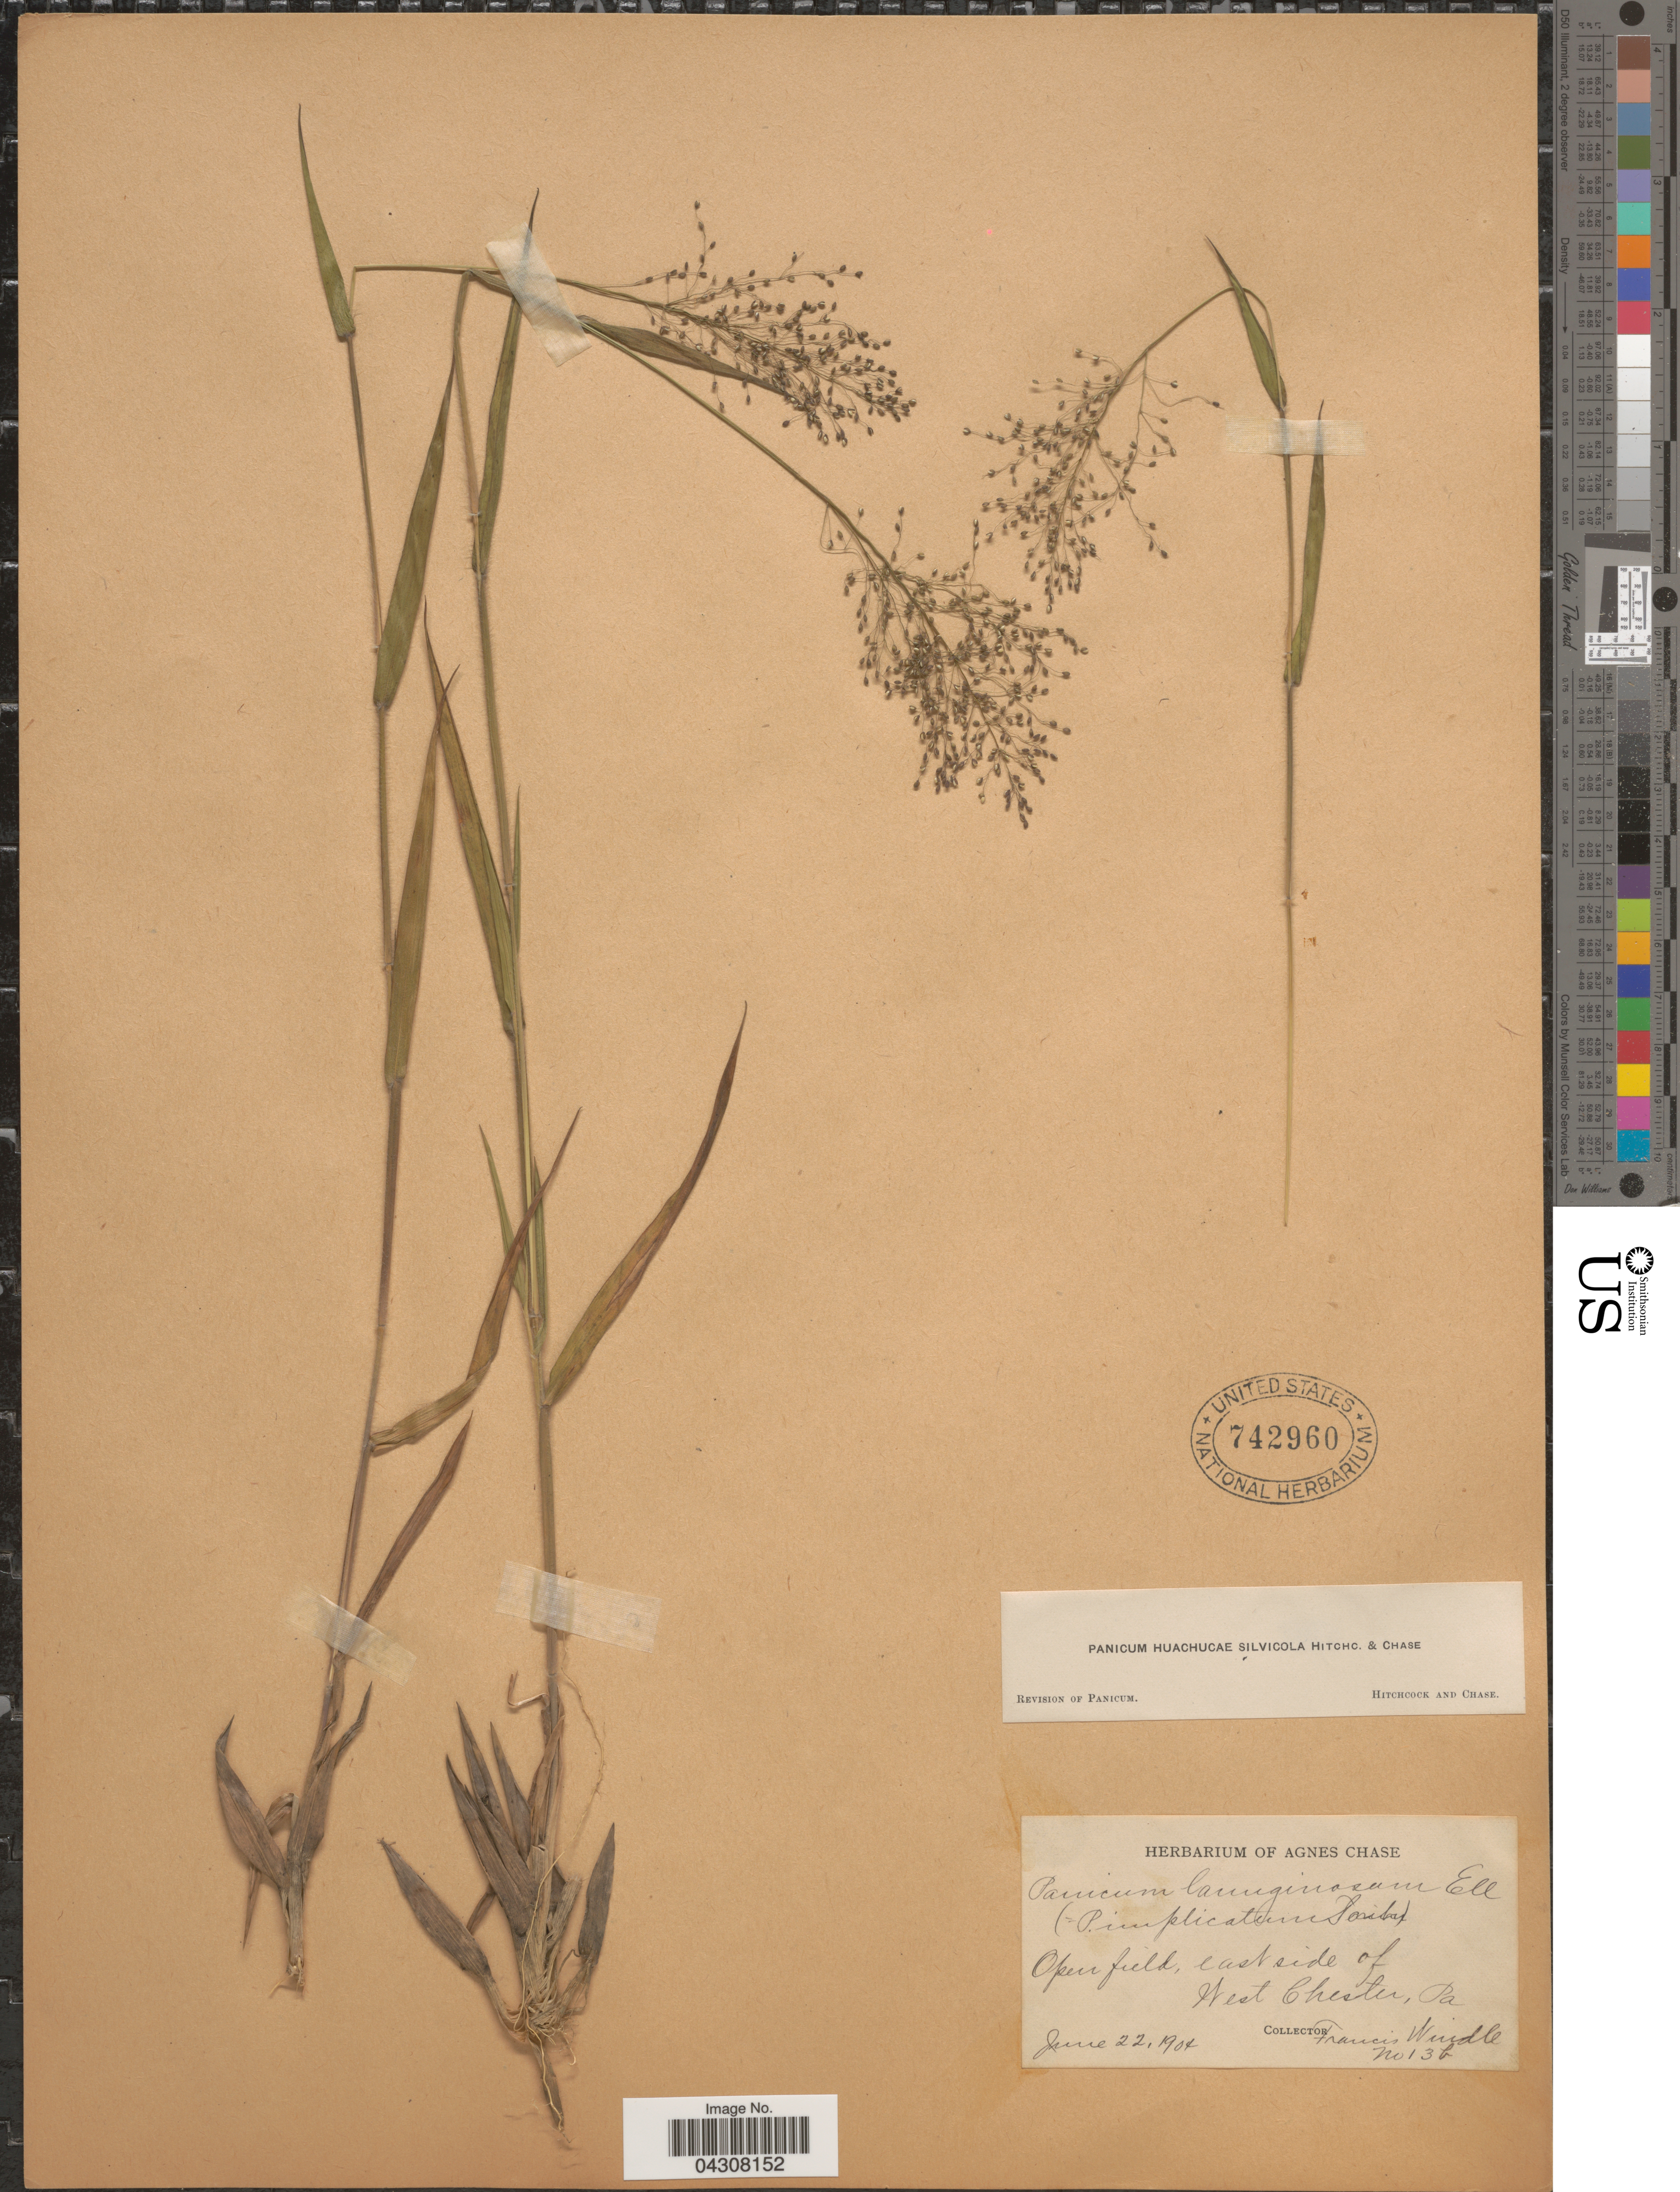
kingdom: Plantae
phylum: Tracheophyta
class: Liliopsida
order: Poales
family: Poaceae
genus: Dichanthelium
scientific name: Dichanthelium acuminatum var. acuminatum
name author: (Sw.) Gould & C.A. Clark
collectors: F. Windle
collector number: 13b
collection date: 1904-06-22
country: United States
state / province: Pennsylvania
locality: Open field, east side of West Chester.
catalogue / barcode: US 742960